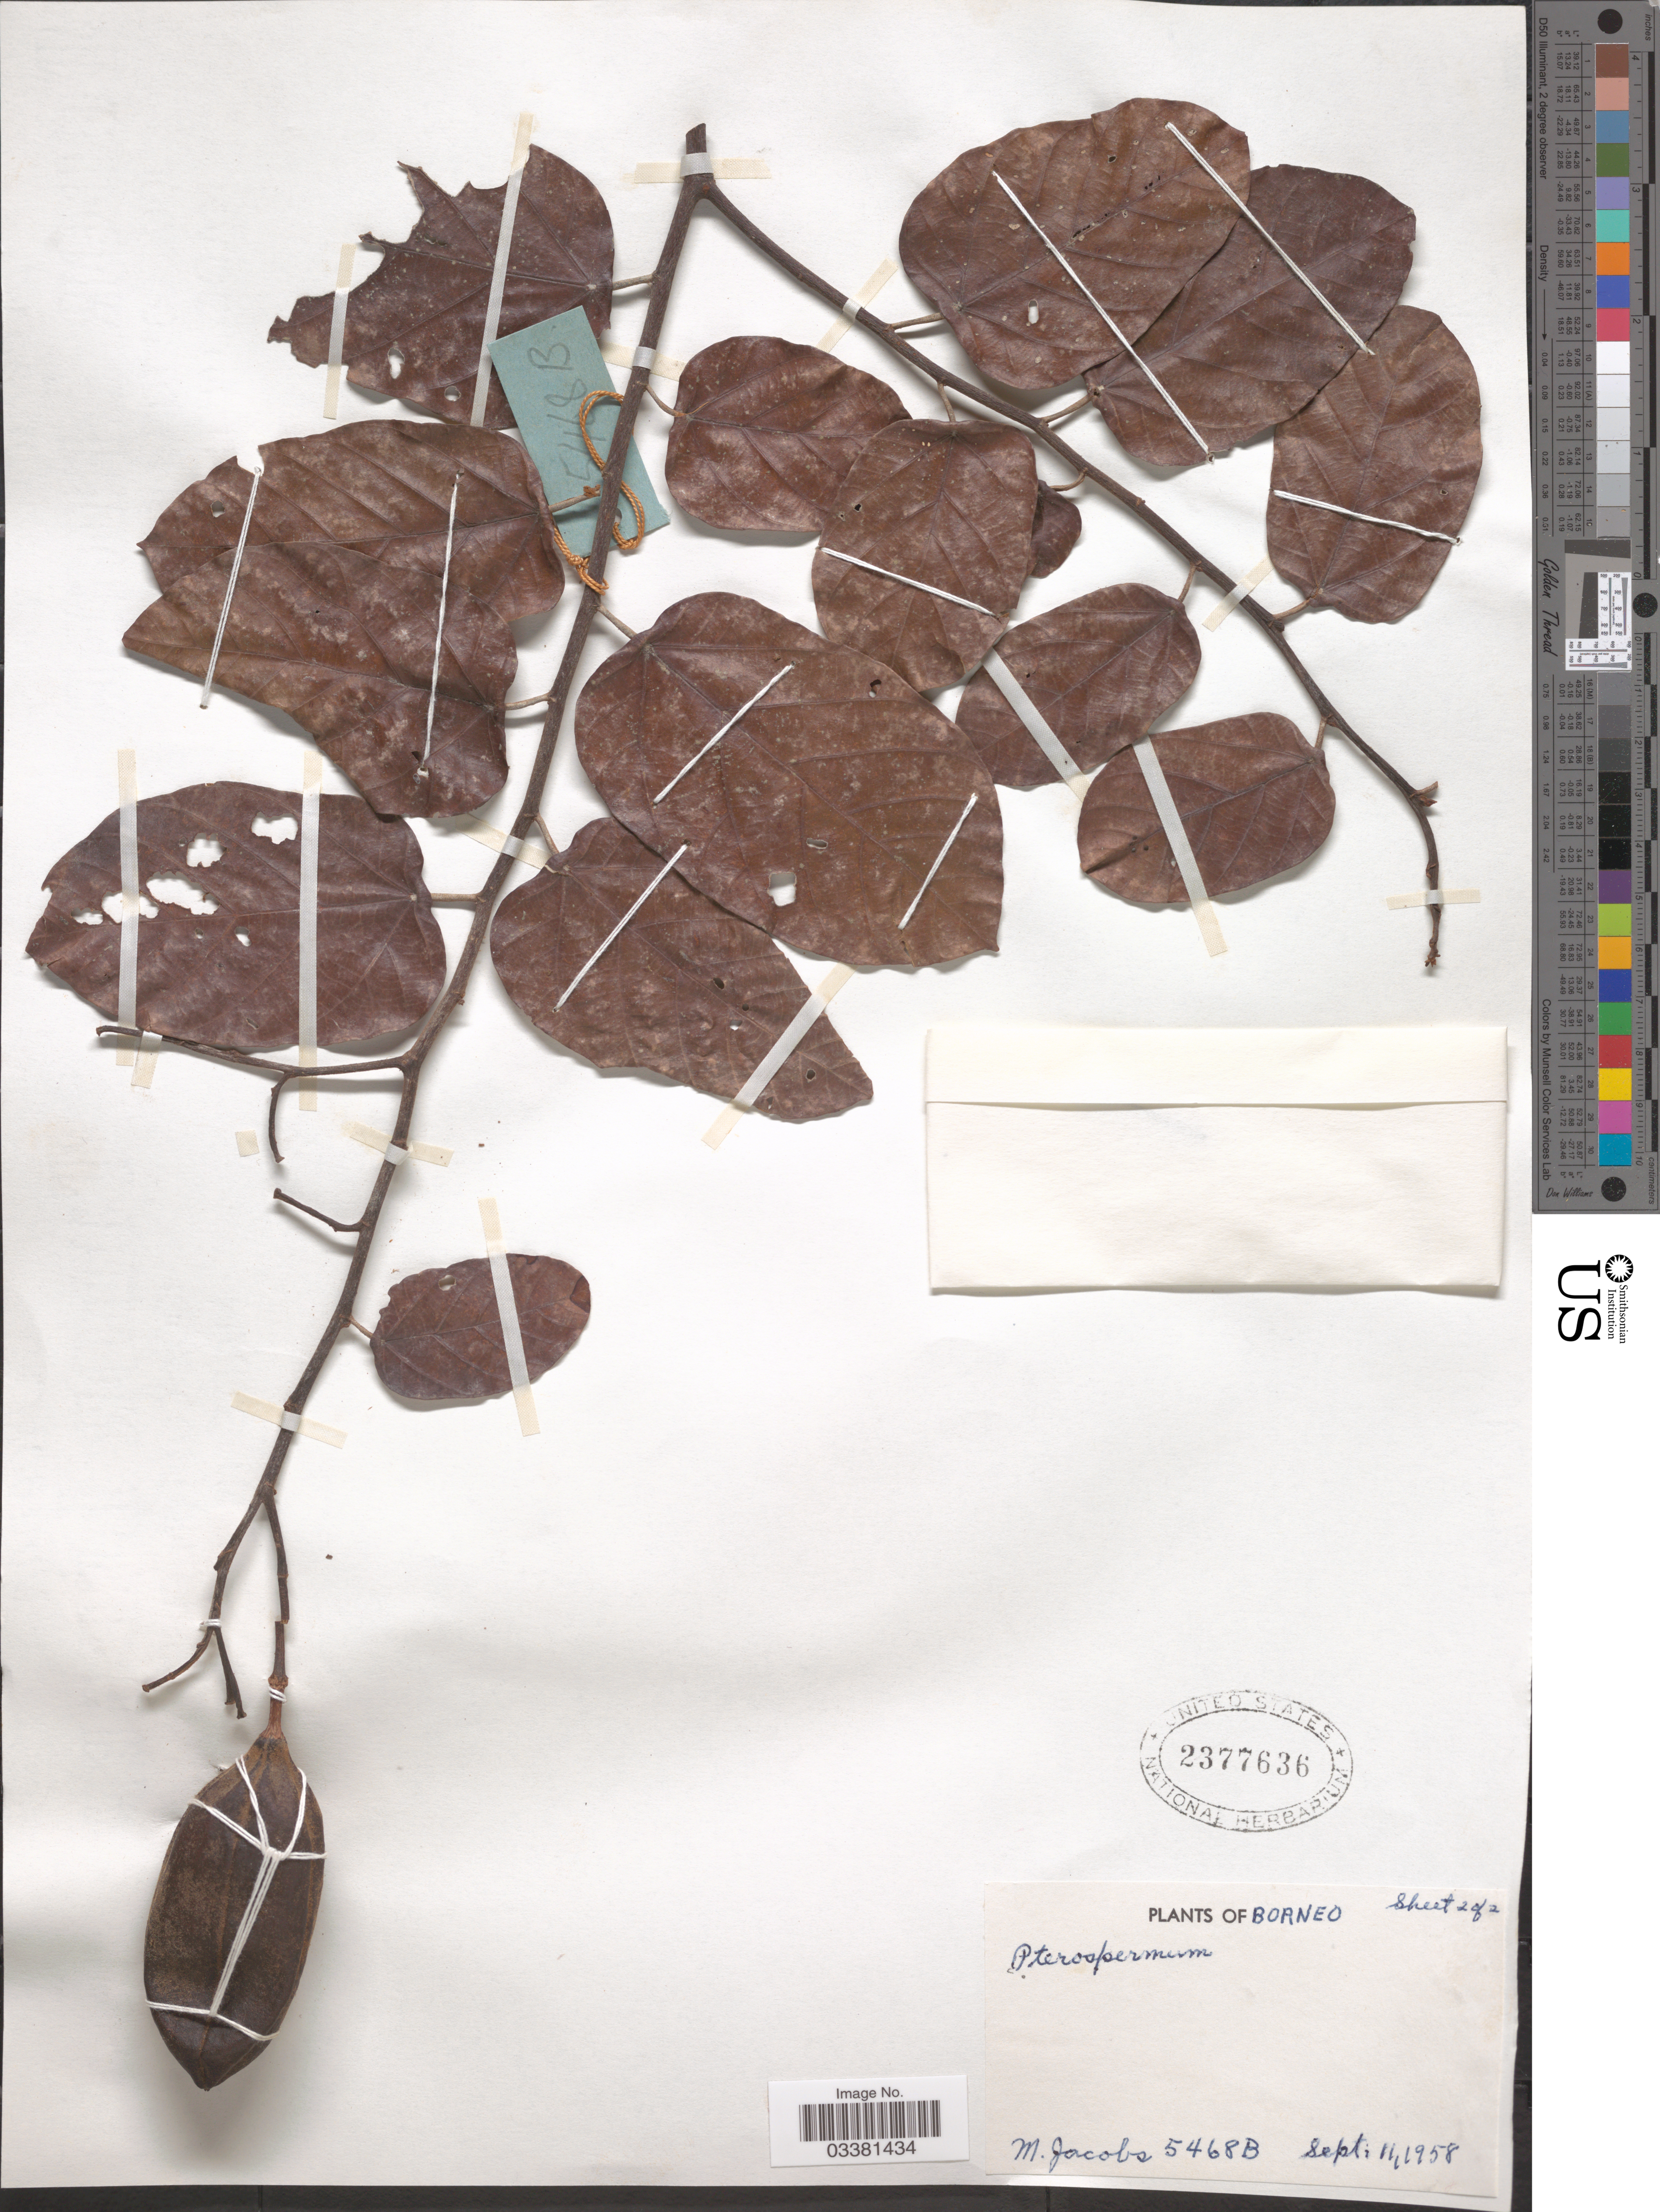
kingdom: Plantae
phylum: Tracheophyta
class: Magnoliopsida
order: Malvales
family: Malvaceae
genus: Pterospermum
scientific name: Pterospermum sp.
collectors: M. Jacobs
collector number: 5468B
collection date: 1958-09-11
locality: Borneo.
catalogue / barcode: US 2377636